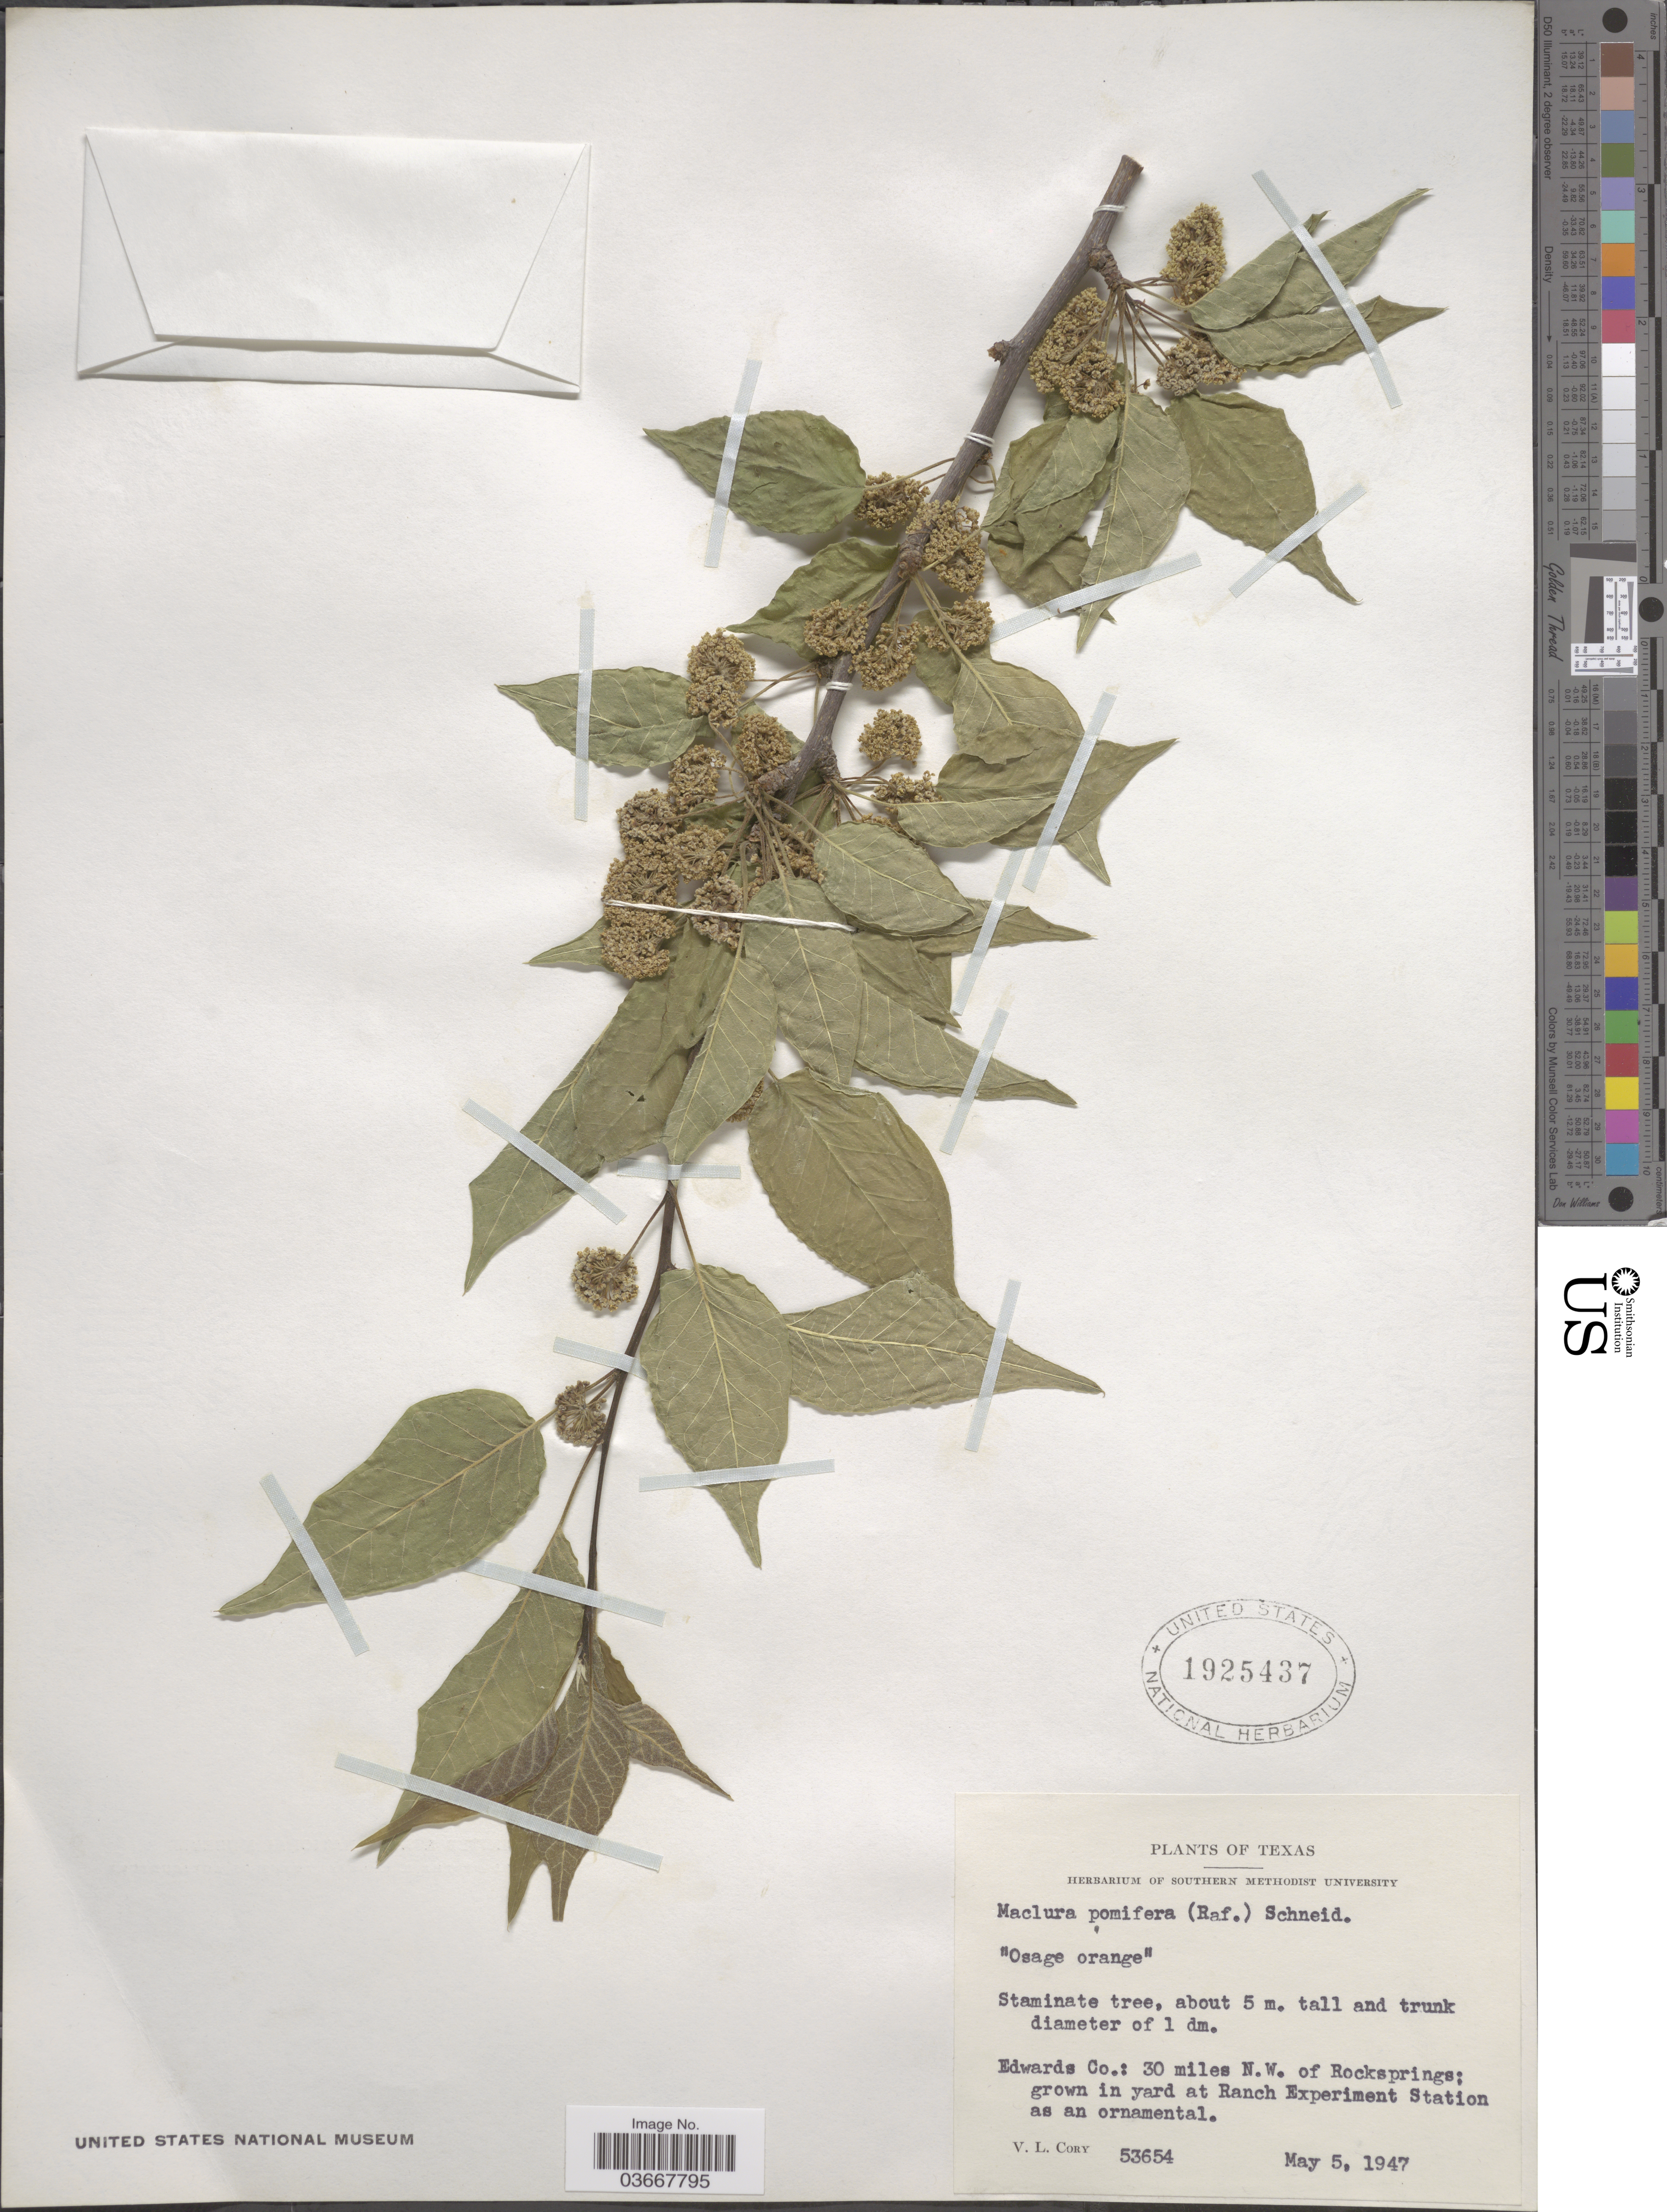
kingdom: Plantae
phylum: Tracheophyta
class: Magnoliopsida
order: Rosales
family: Moraceae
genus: Maclura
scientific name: Maclura pomifera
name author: (Raf.) C.K. Schneid.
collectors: V. Cory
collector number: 53654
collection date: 1947-05-05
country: United States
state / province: Texas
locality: Edwards Co.: 30 miles N.W. of Rocksprings; grown in yard at Ranch Experiment Station as an ornamental.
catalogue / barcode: US 1925437